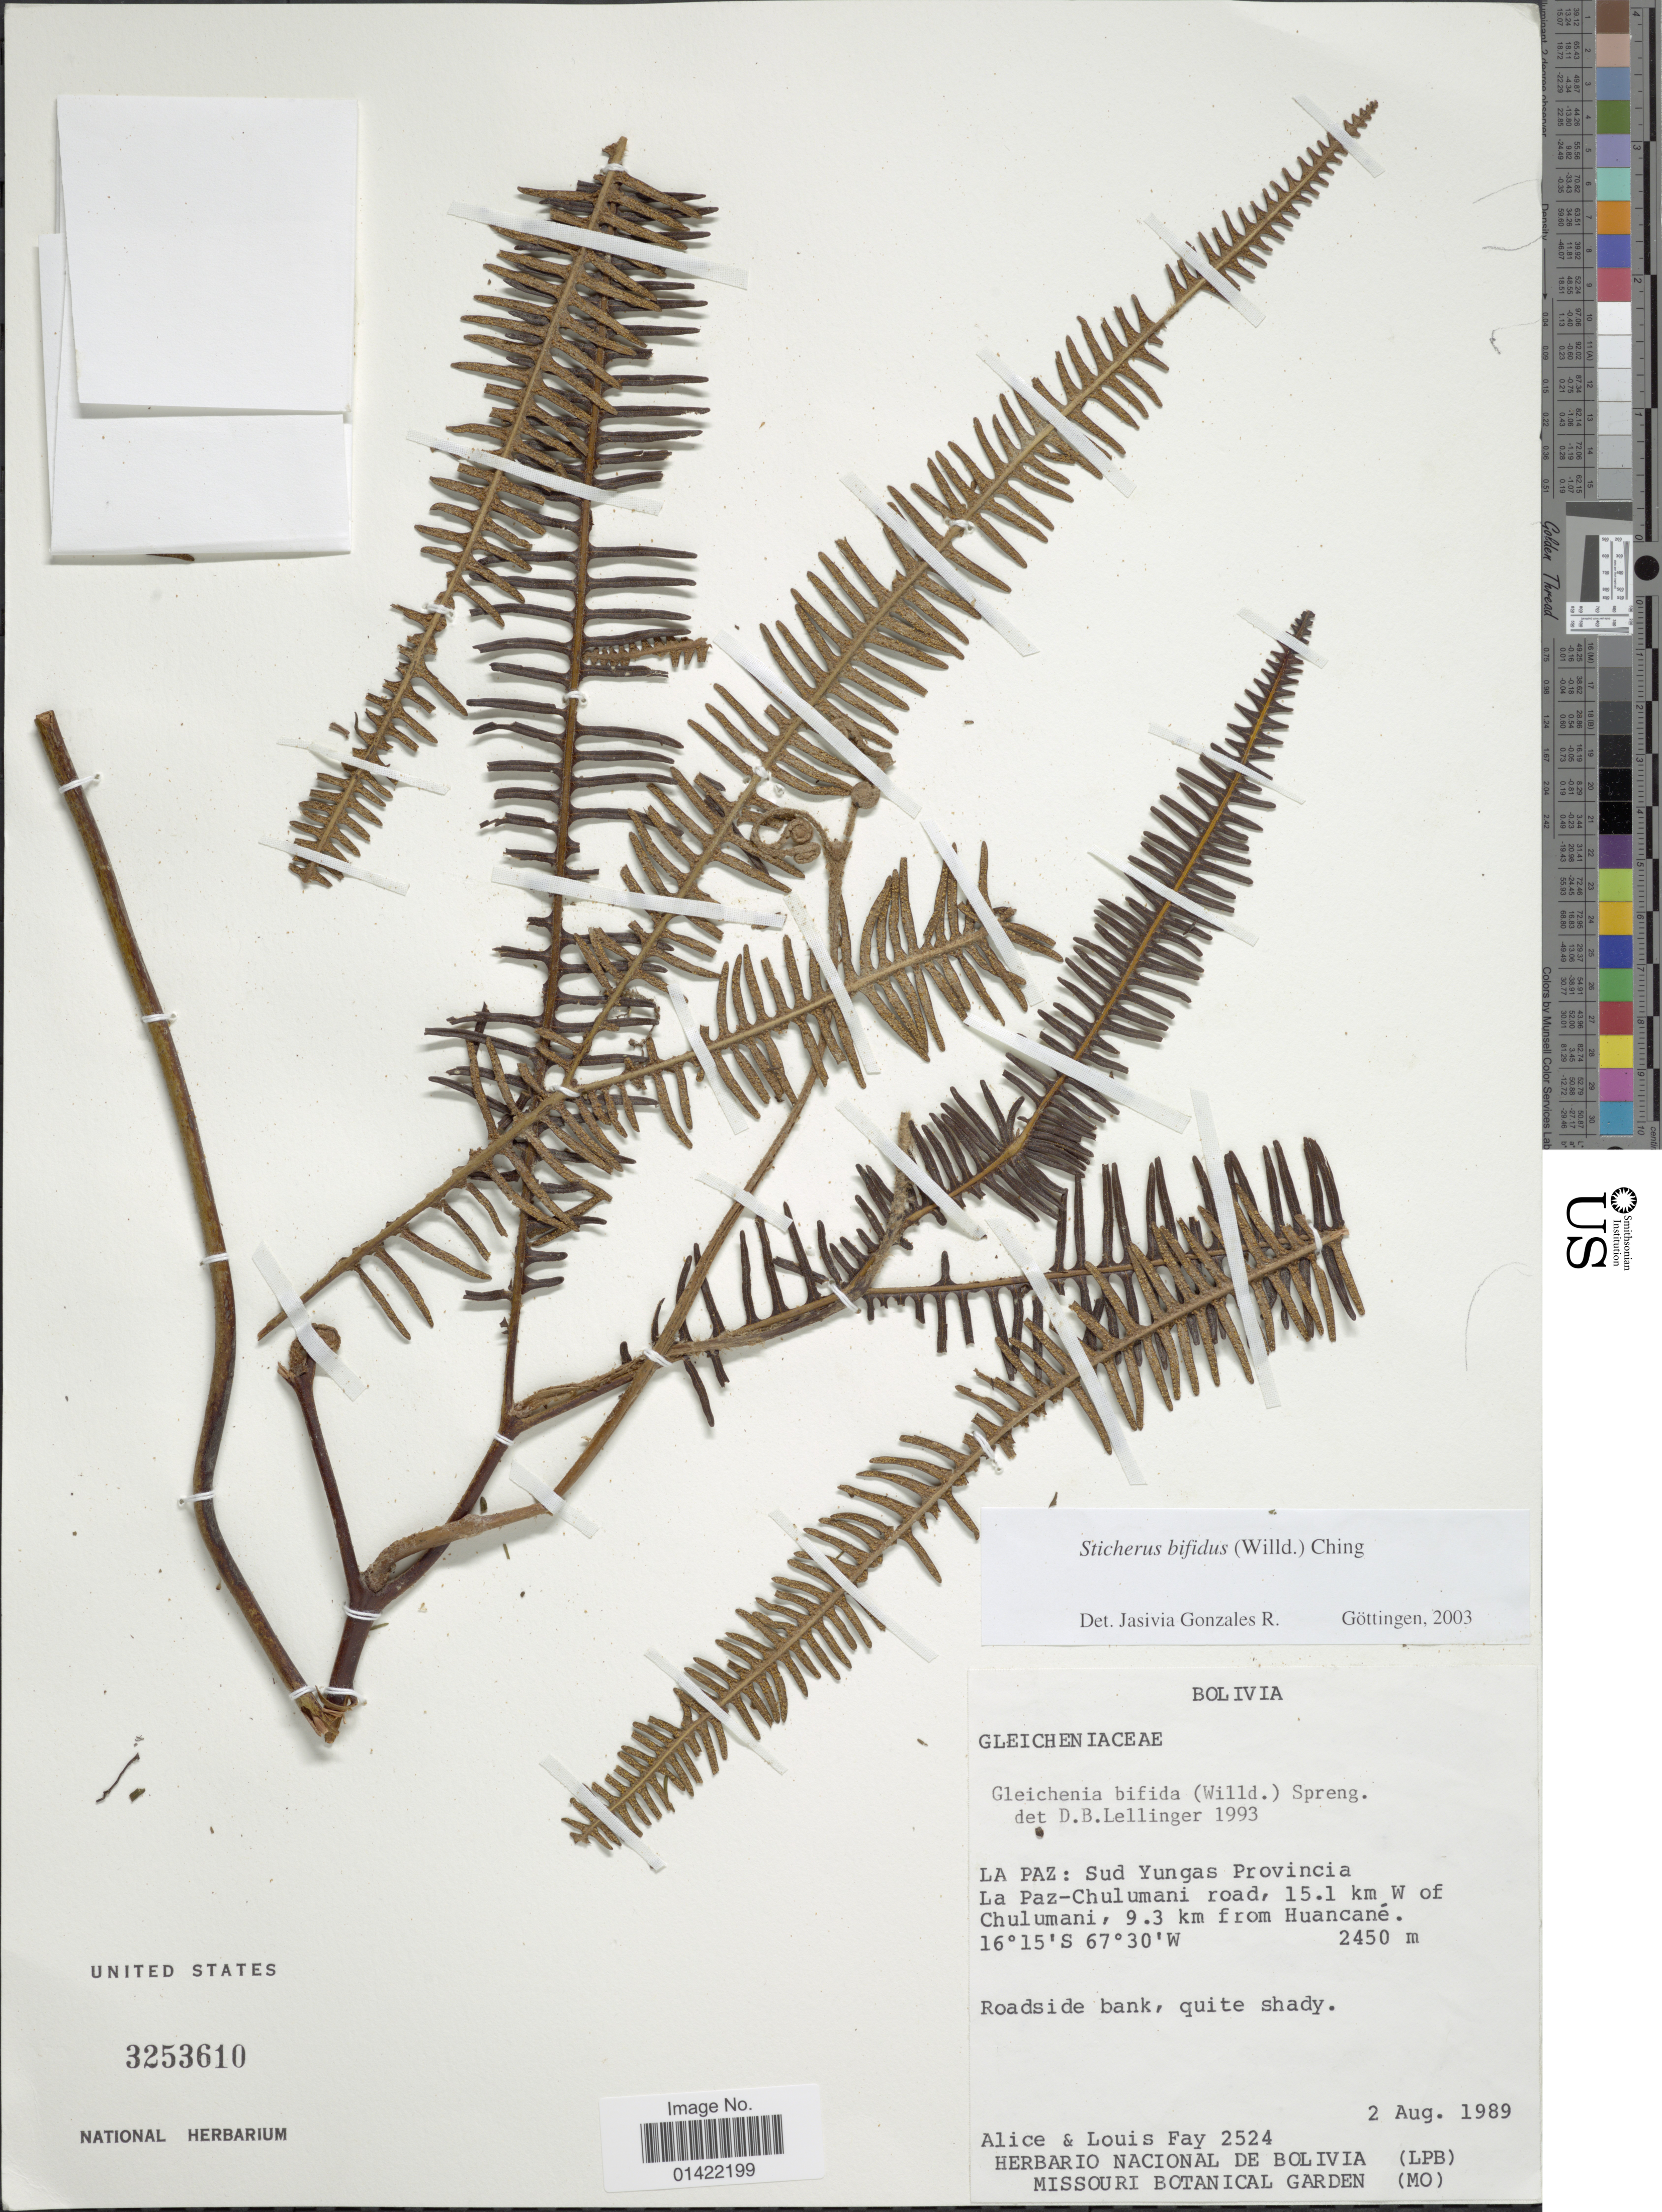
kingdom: Plantae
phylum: Tracheophyta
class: Polypodiopsida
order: Gleicheniales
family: Gleicheniaceae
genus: Sticherus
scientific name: Sticherus bifidus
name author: (Willd.) Ching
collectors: A. Fay & L. Fay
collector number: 2524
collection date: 1989-08-02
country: Bolivia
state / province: La Paz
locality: Sud Yungas Provincia, La Paz-Chulumani road, 15.1 km W of Chulumani, 9.3 km from Huancané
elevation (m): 2450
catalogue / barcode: US 3253610